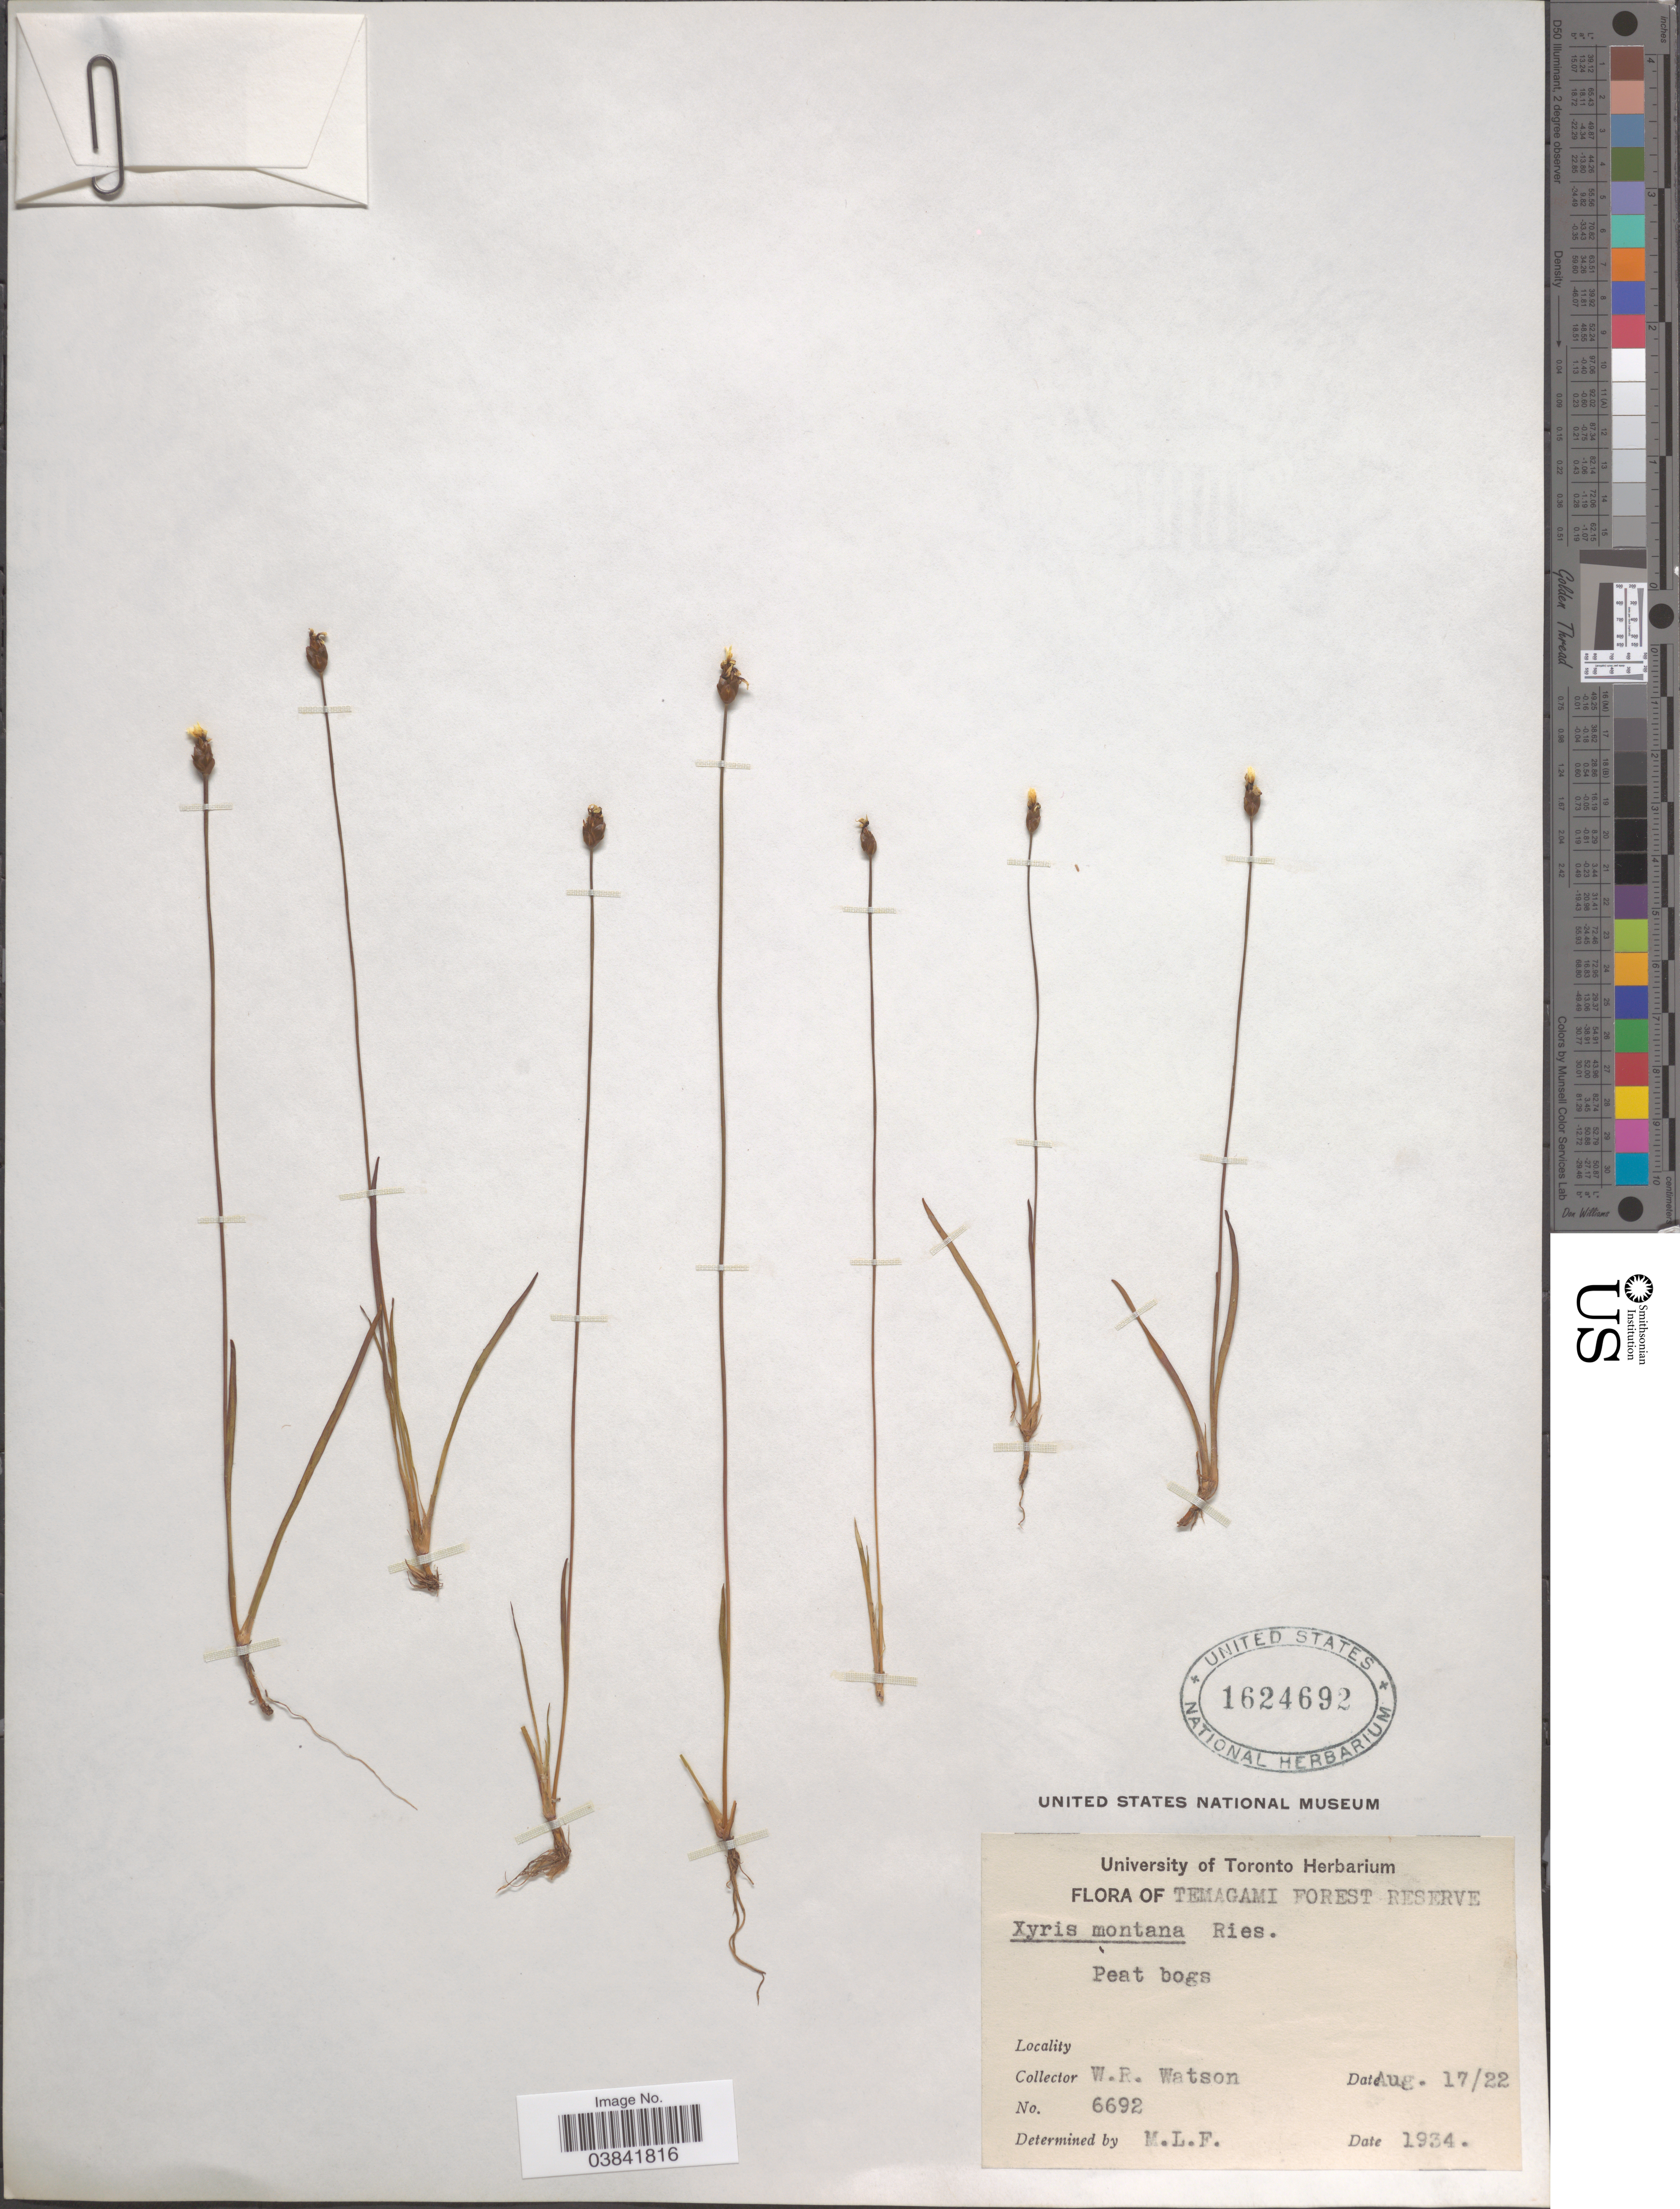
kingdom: Plantae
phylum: Tracheophyta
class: Liliopsida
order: Poales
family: Xyridaceae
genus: Xyris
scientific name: Xyris montana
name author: Ries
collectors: W. R. Watson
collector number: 6692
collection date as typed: Transcribed d/m/y: 17/8/22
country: Canada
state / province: Ontario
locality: Temagami Forest Reserve. Peat bogs.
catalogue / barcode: US 1624692